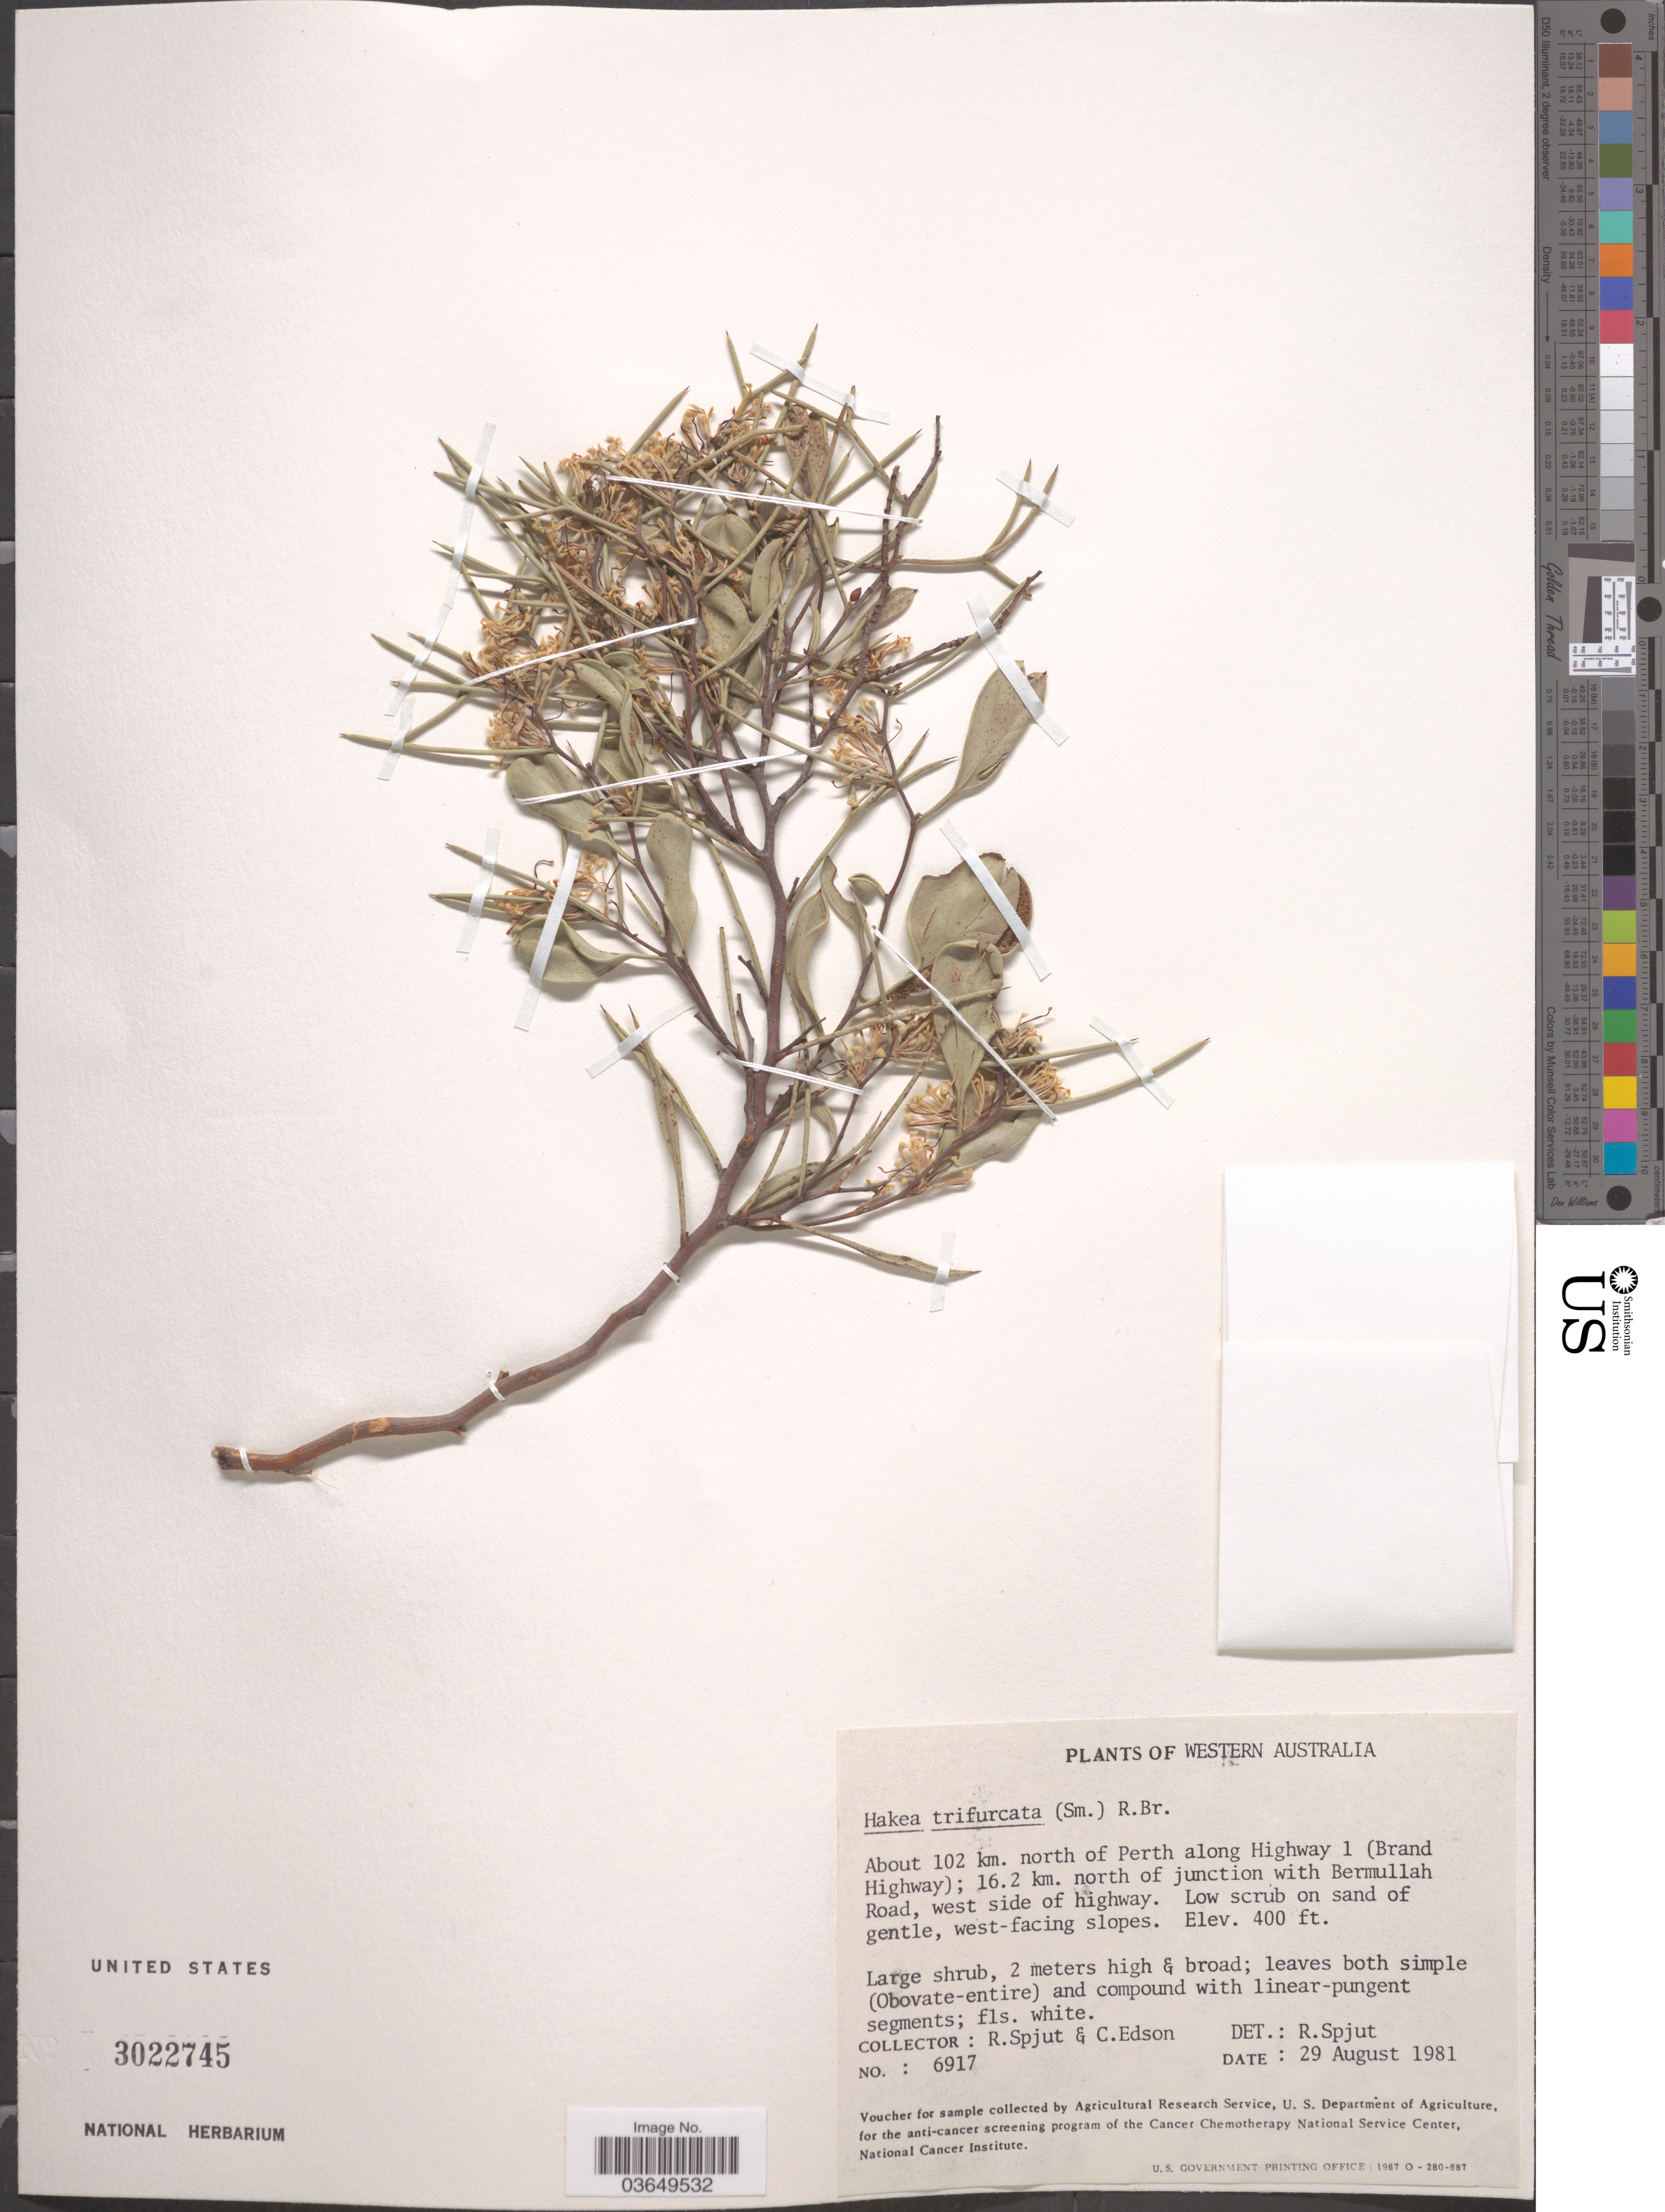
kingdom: Plantae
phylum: Tracheophyta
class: Magnoliopsida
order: Proteales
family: Proteaceae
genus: Hakea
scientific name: Hakea trifurcata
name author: R. Br.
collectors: R. Spjut & C. Edson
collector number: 6917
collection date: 1981-08-29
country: Australia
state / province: Western Australia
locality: About 102 km. north of Perth along Highway 1 (Brand Highway); 16.2 km. north of junction with Bermullah Road, west side of highway.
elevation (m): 122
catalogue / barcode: US 3022745